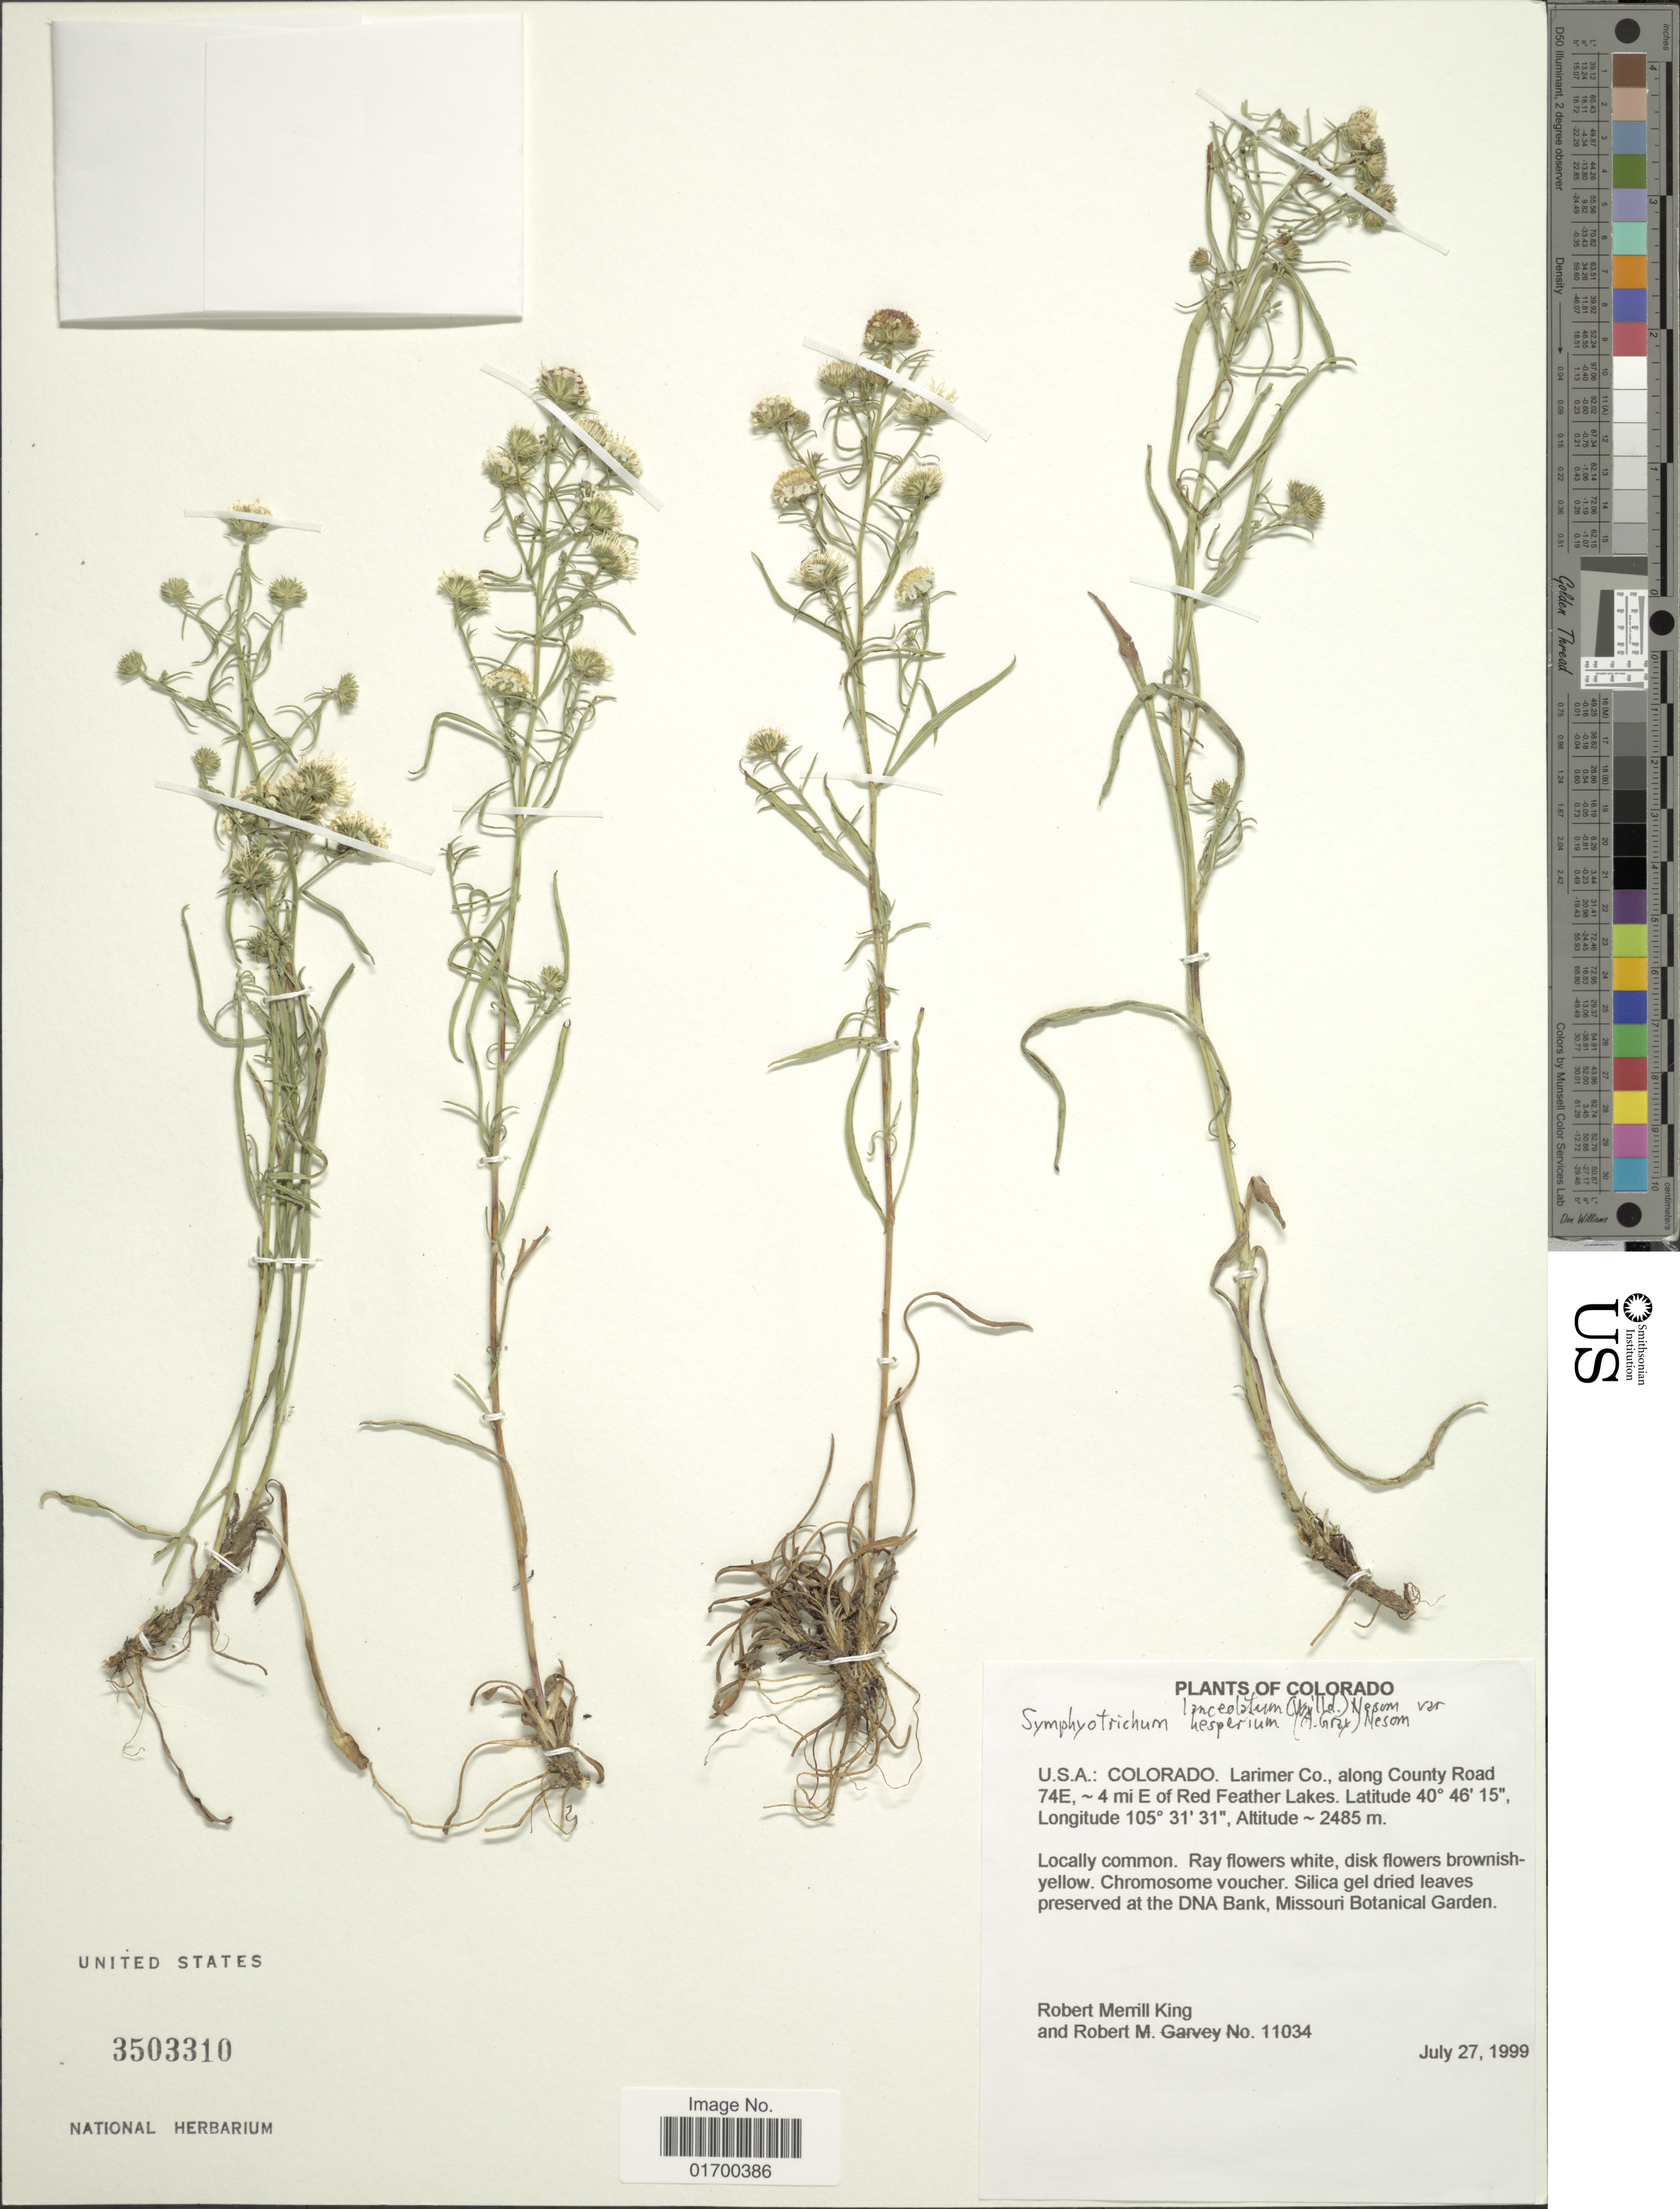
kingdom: Plantae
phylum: Tracheophyta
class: Magnoliopsida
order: Asterales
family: Asteraceae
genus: Symphyotrichum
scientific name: Symphyotrichum lanceolatum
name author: (Willd.) G.L. Nesom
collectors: R. M. King & R. Garvey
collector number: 11034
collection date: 1999-07-27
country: United States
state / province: Colorado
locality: Larimer Co., along County Road 74E: 4 mi E of Red Feather Lakes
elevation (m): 2485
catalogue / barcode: US 3503310